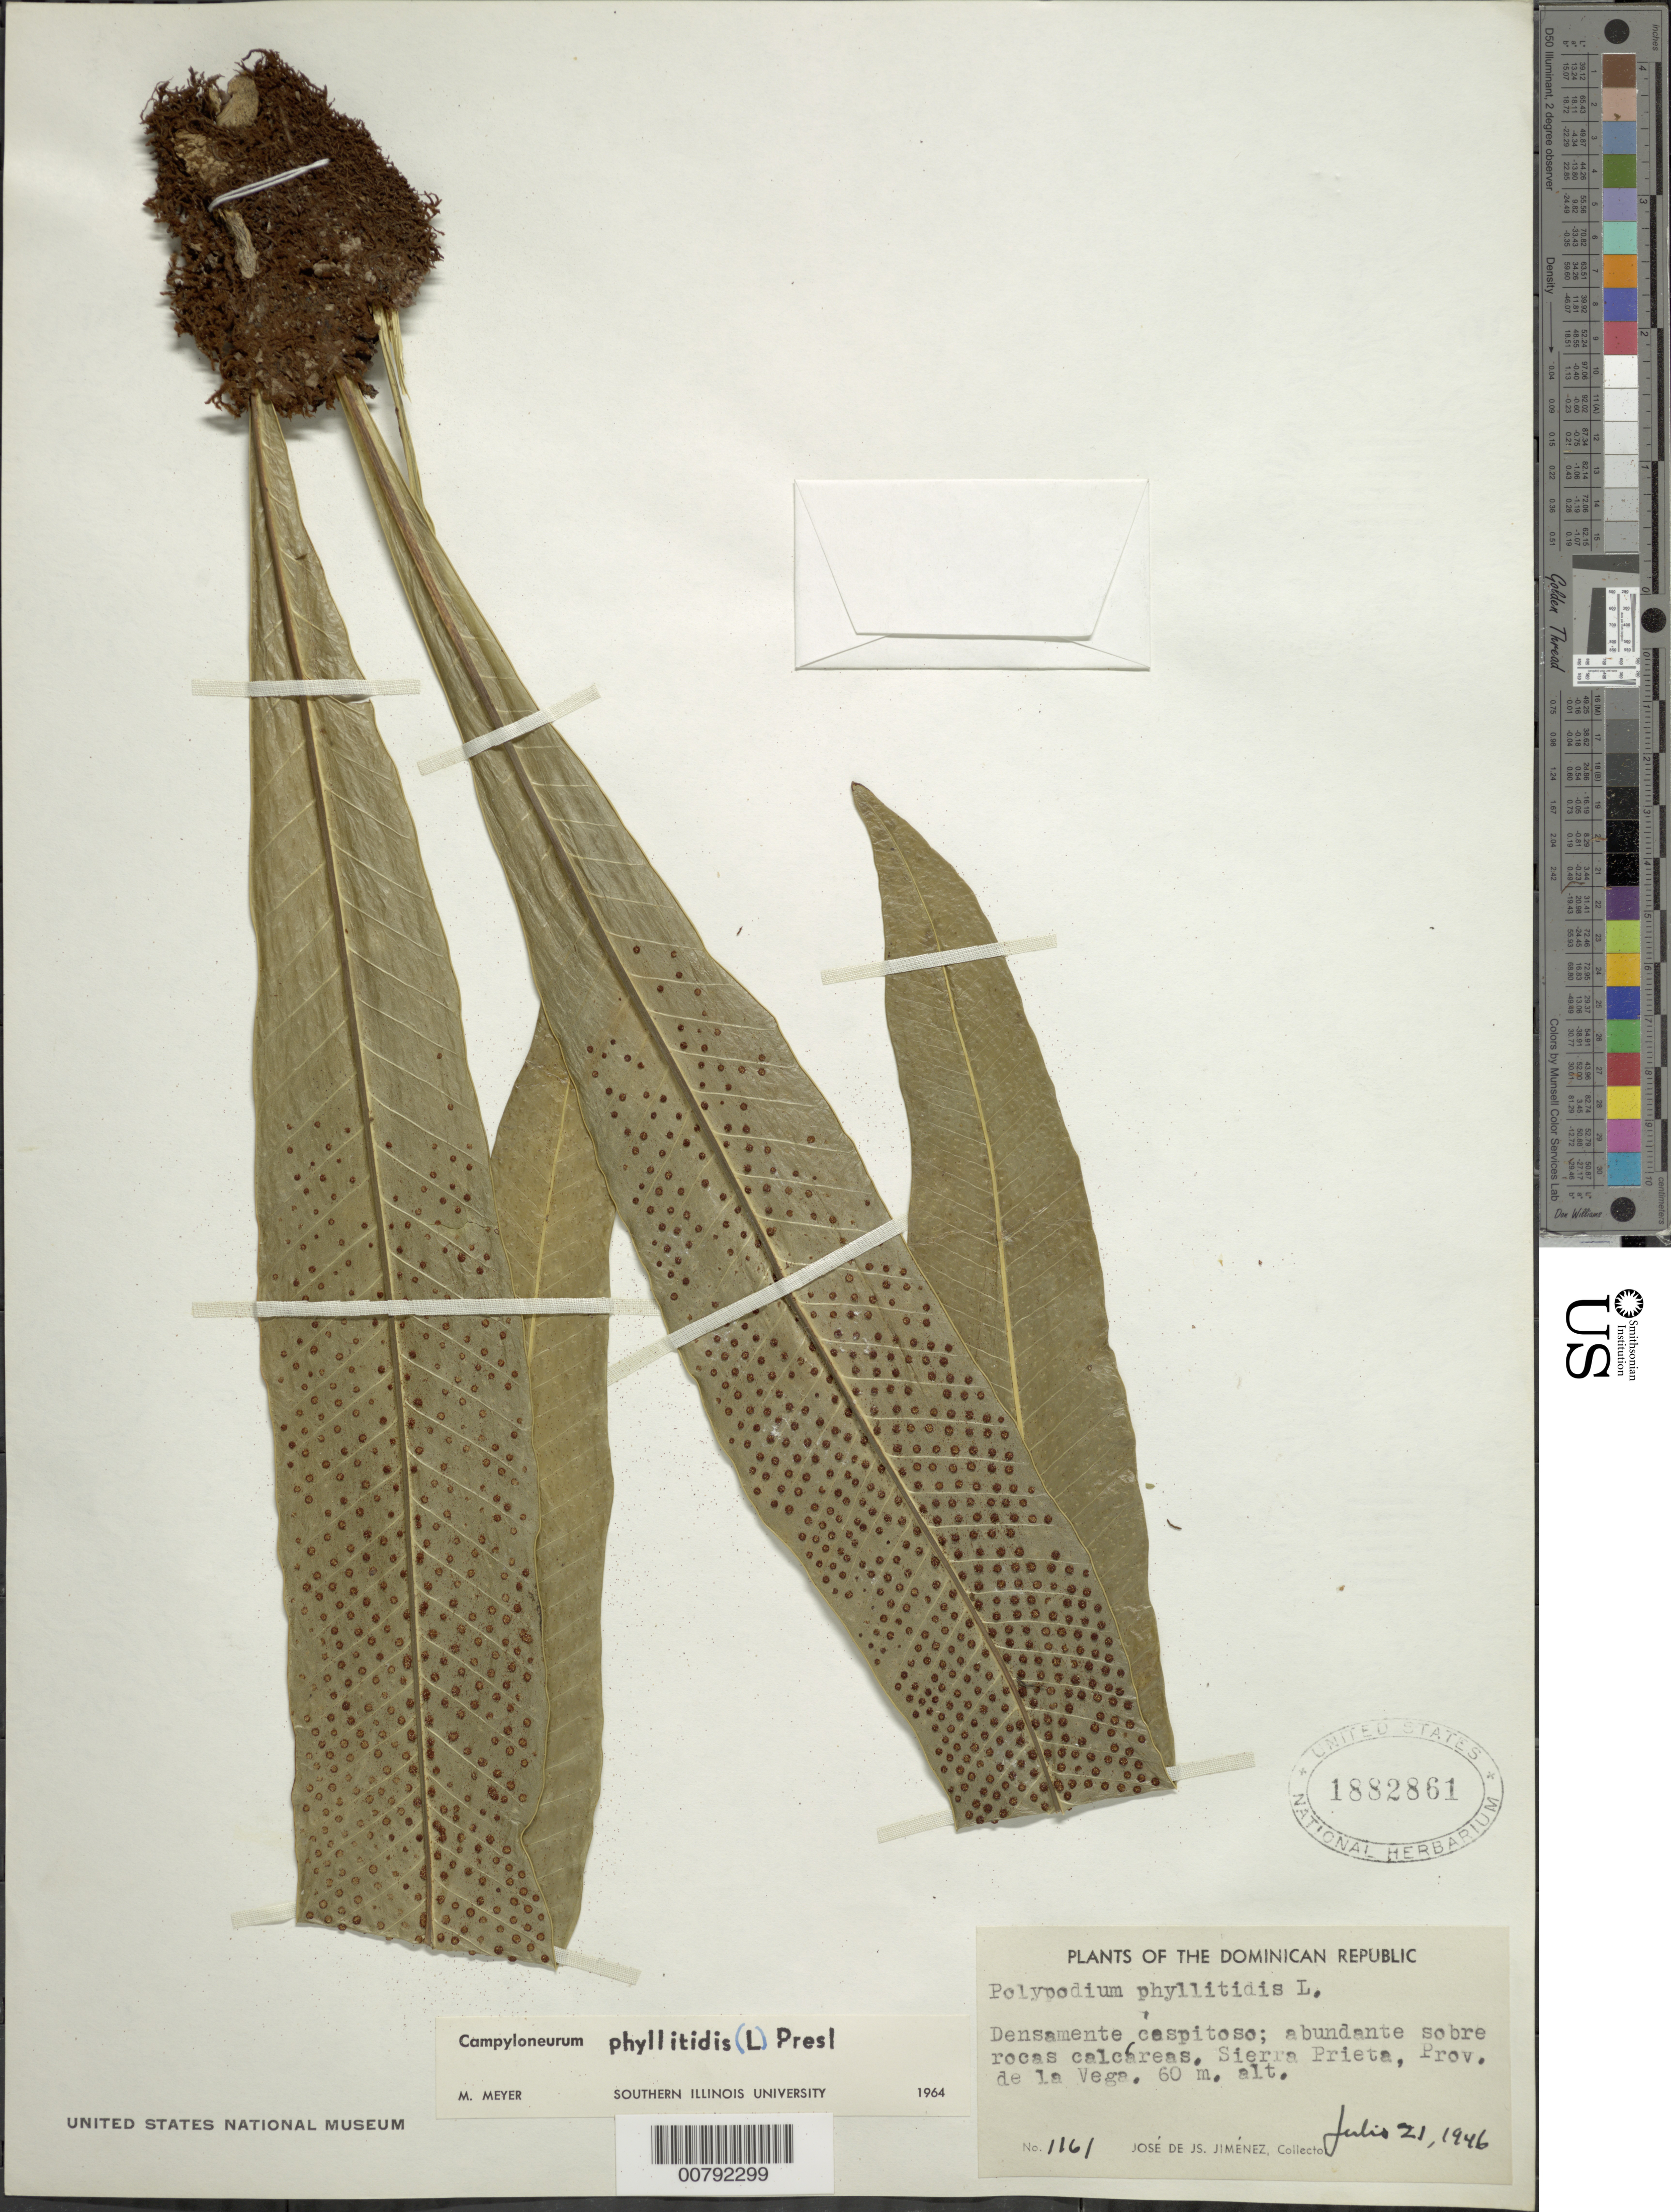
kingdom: Plantae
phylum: Tracheophyta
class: Polypodiopsida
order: Polypodiales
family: Polypodiaceae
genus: Campyloneurum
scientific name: Campyloneurum phyllitidis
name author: (L.) C. Presl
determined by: Meyer, M.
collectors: J. J. Jiménez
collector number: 1161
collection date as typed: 21 Jul 1946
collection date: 1946-07-21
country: Dominican Republic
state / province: La Vega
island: Hispaniola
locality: Sierra Prieta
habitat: Sobre rocas calcáreas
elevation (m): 60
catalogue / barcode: US 1882861